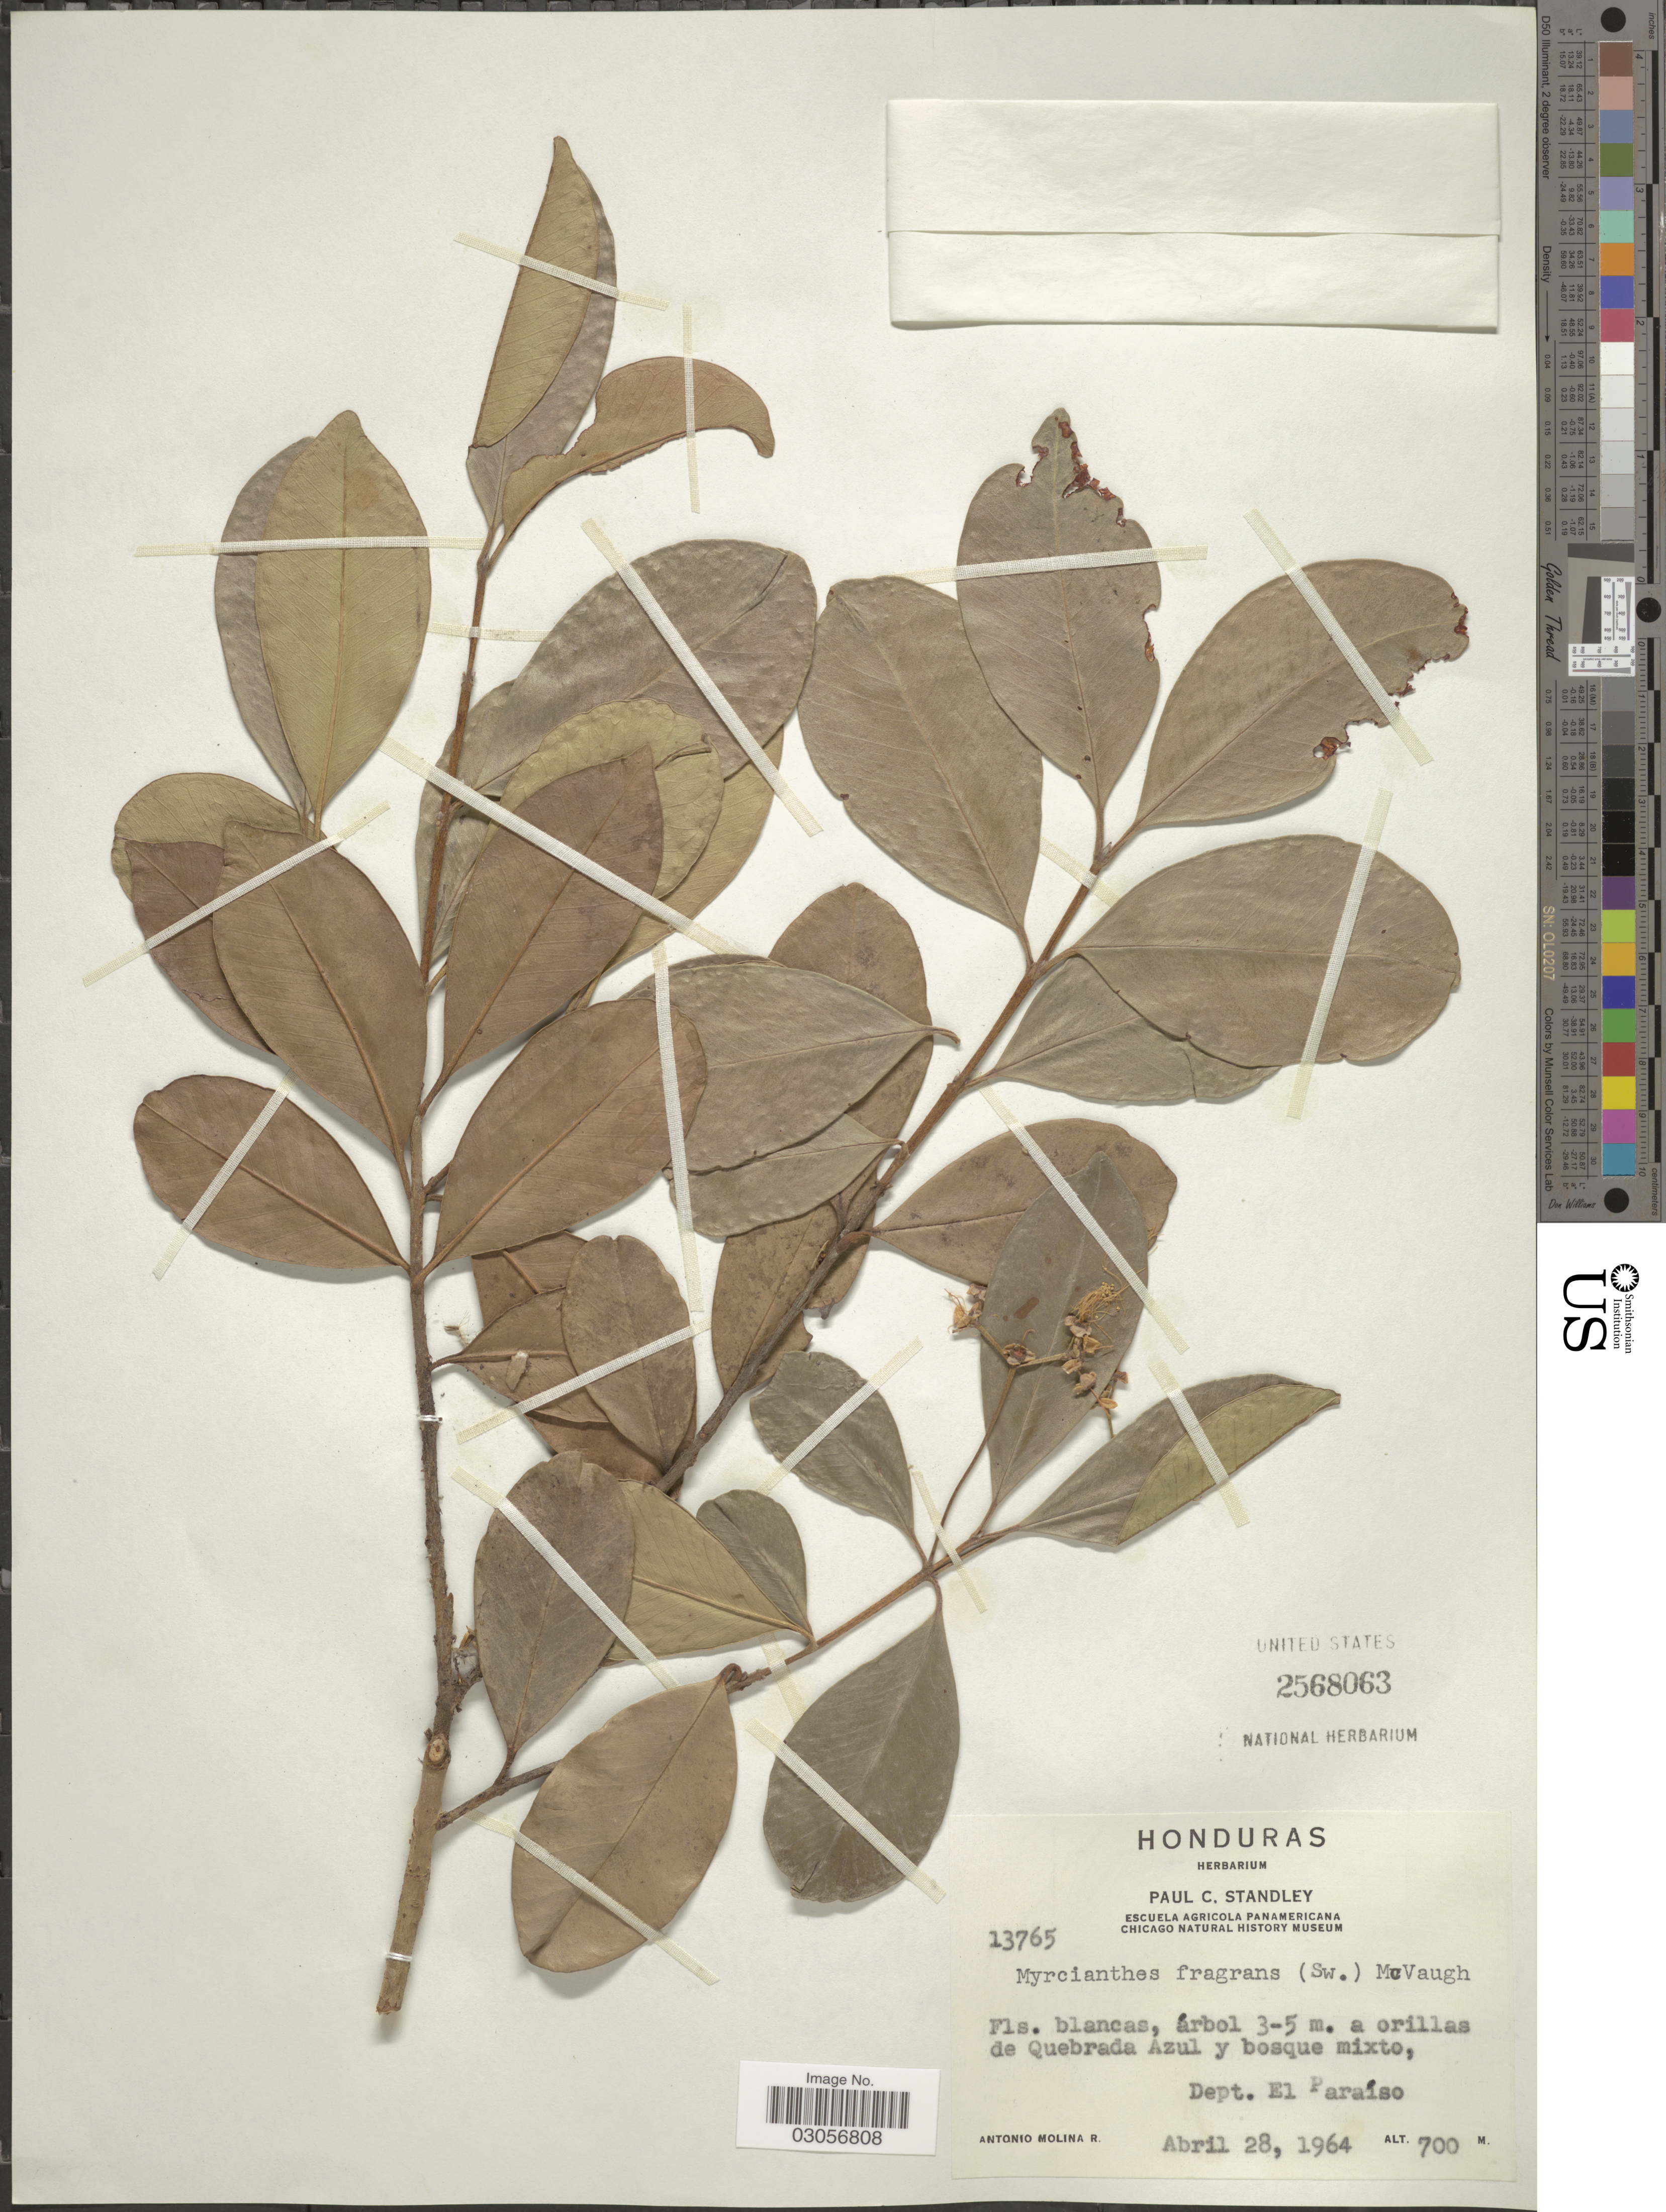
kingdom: Plantae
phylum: Tracheophyta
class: Magnoliopsida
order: Myrtales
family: Myrtaceae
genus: Myrcianthes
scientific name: Myrcianthes fragrans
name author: (Sw.) McVaugh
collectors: A. Molina R.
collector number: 13765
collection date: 1964-04-28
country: Honduras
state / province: El Paraíso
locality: A orillas de Quebrada Azul y bosque mixto, Dept. El Paraíso.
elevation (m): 700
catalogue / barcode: US 2568063